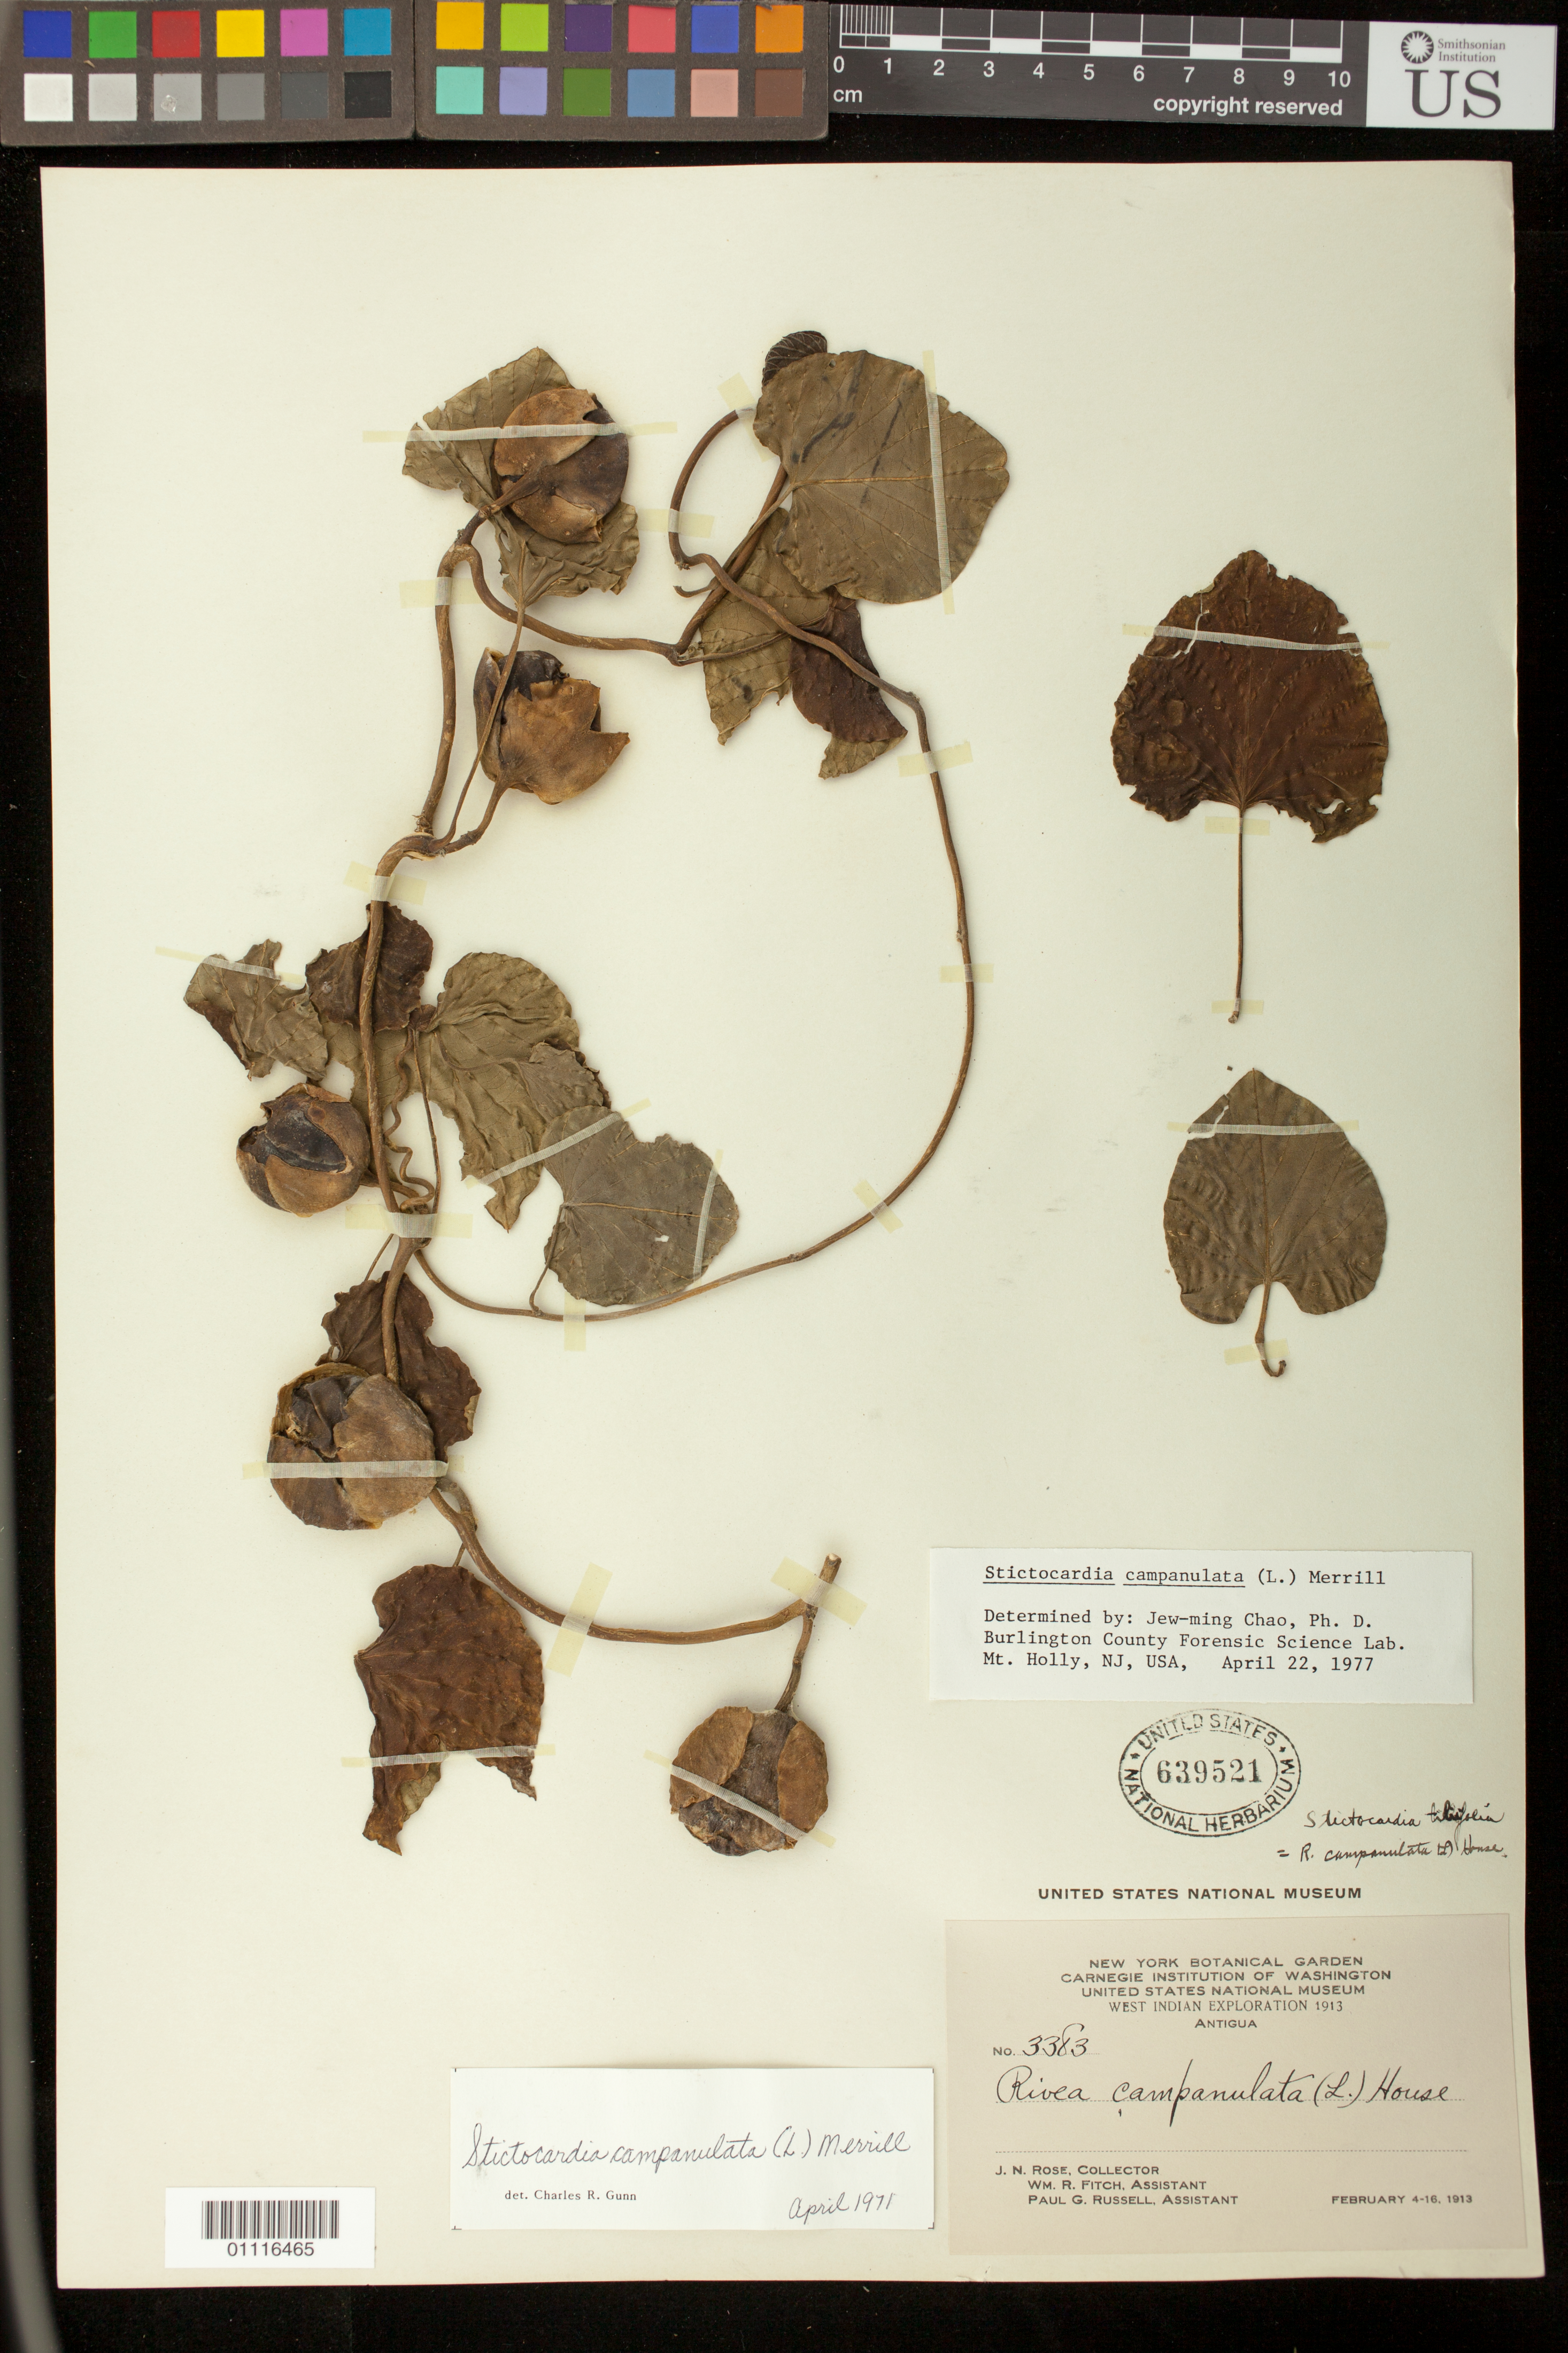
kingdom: Plantae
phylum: Tracheophyta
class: Magnoliopsida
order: Solanales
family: Convolvulaceae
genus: Ipomoea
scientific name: Ipomoea tiliifolia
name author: (Desr.) Roem. & Schult.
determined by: Sumadijaya, Alex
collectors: J. N. Rose, W. R. Fitch & P. G. Russell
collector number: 3383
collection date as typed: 04 Feb 1913 to 16 Feb 1913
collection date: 1913-02-04/1913-02-16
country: Antigua and Barbuda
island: Antigua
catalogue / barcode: US 639521